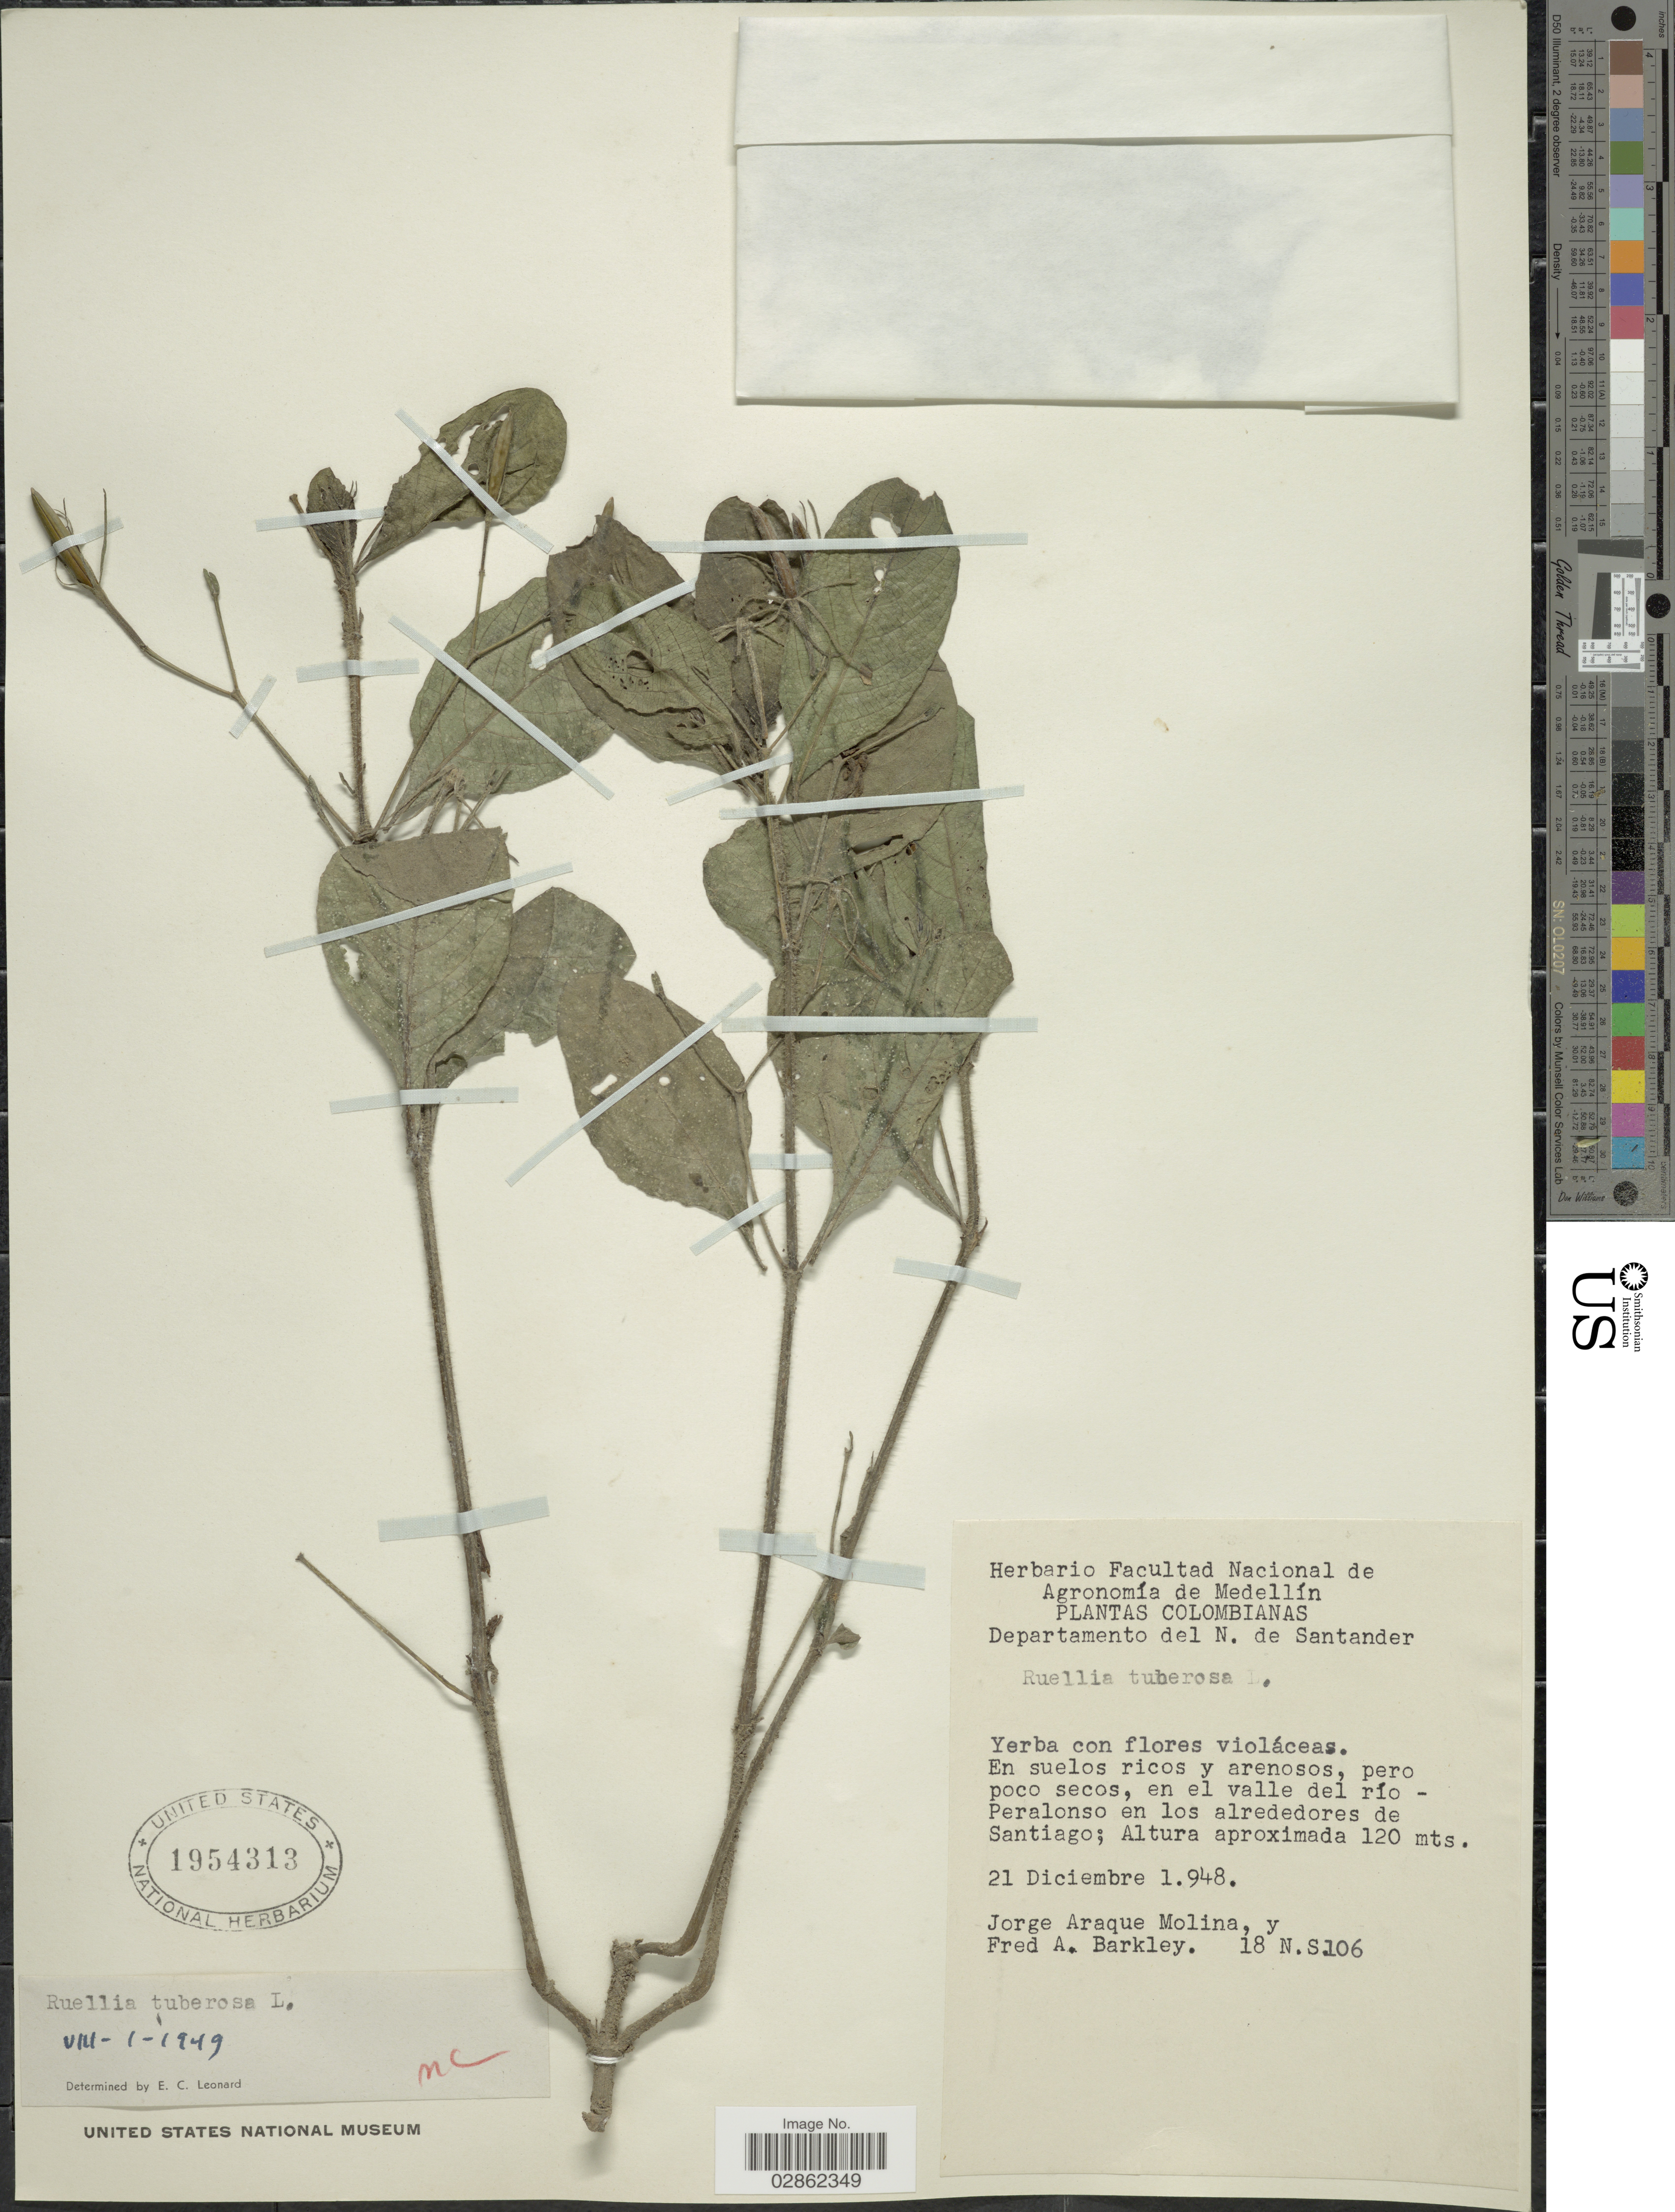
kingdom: Plantae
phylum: Tracheophyta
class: Magnoliopsida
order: Lamiales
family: Acanthaceae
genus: Ruellia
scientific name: Ruellia tuberosa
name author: L.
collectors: J. A. Molina & F. A. Barkley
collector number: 18N.S.106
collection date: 1948-12-21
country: Colombia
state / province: Norte de Santander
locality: Departamento del N. de Santander. En el valle del río-Peralonso en los alrededores de Santiago.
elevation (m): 120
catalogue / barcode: US 1954313